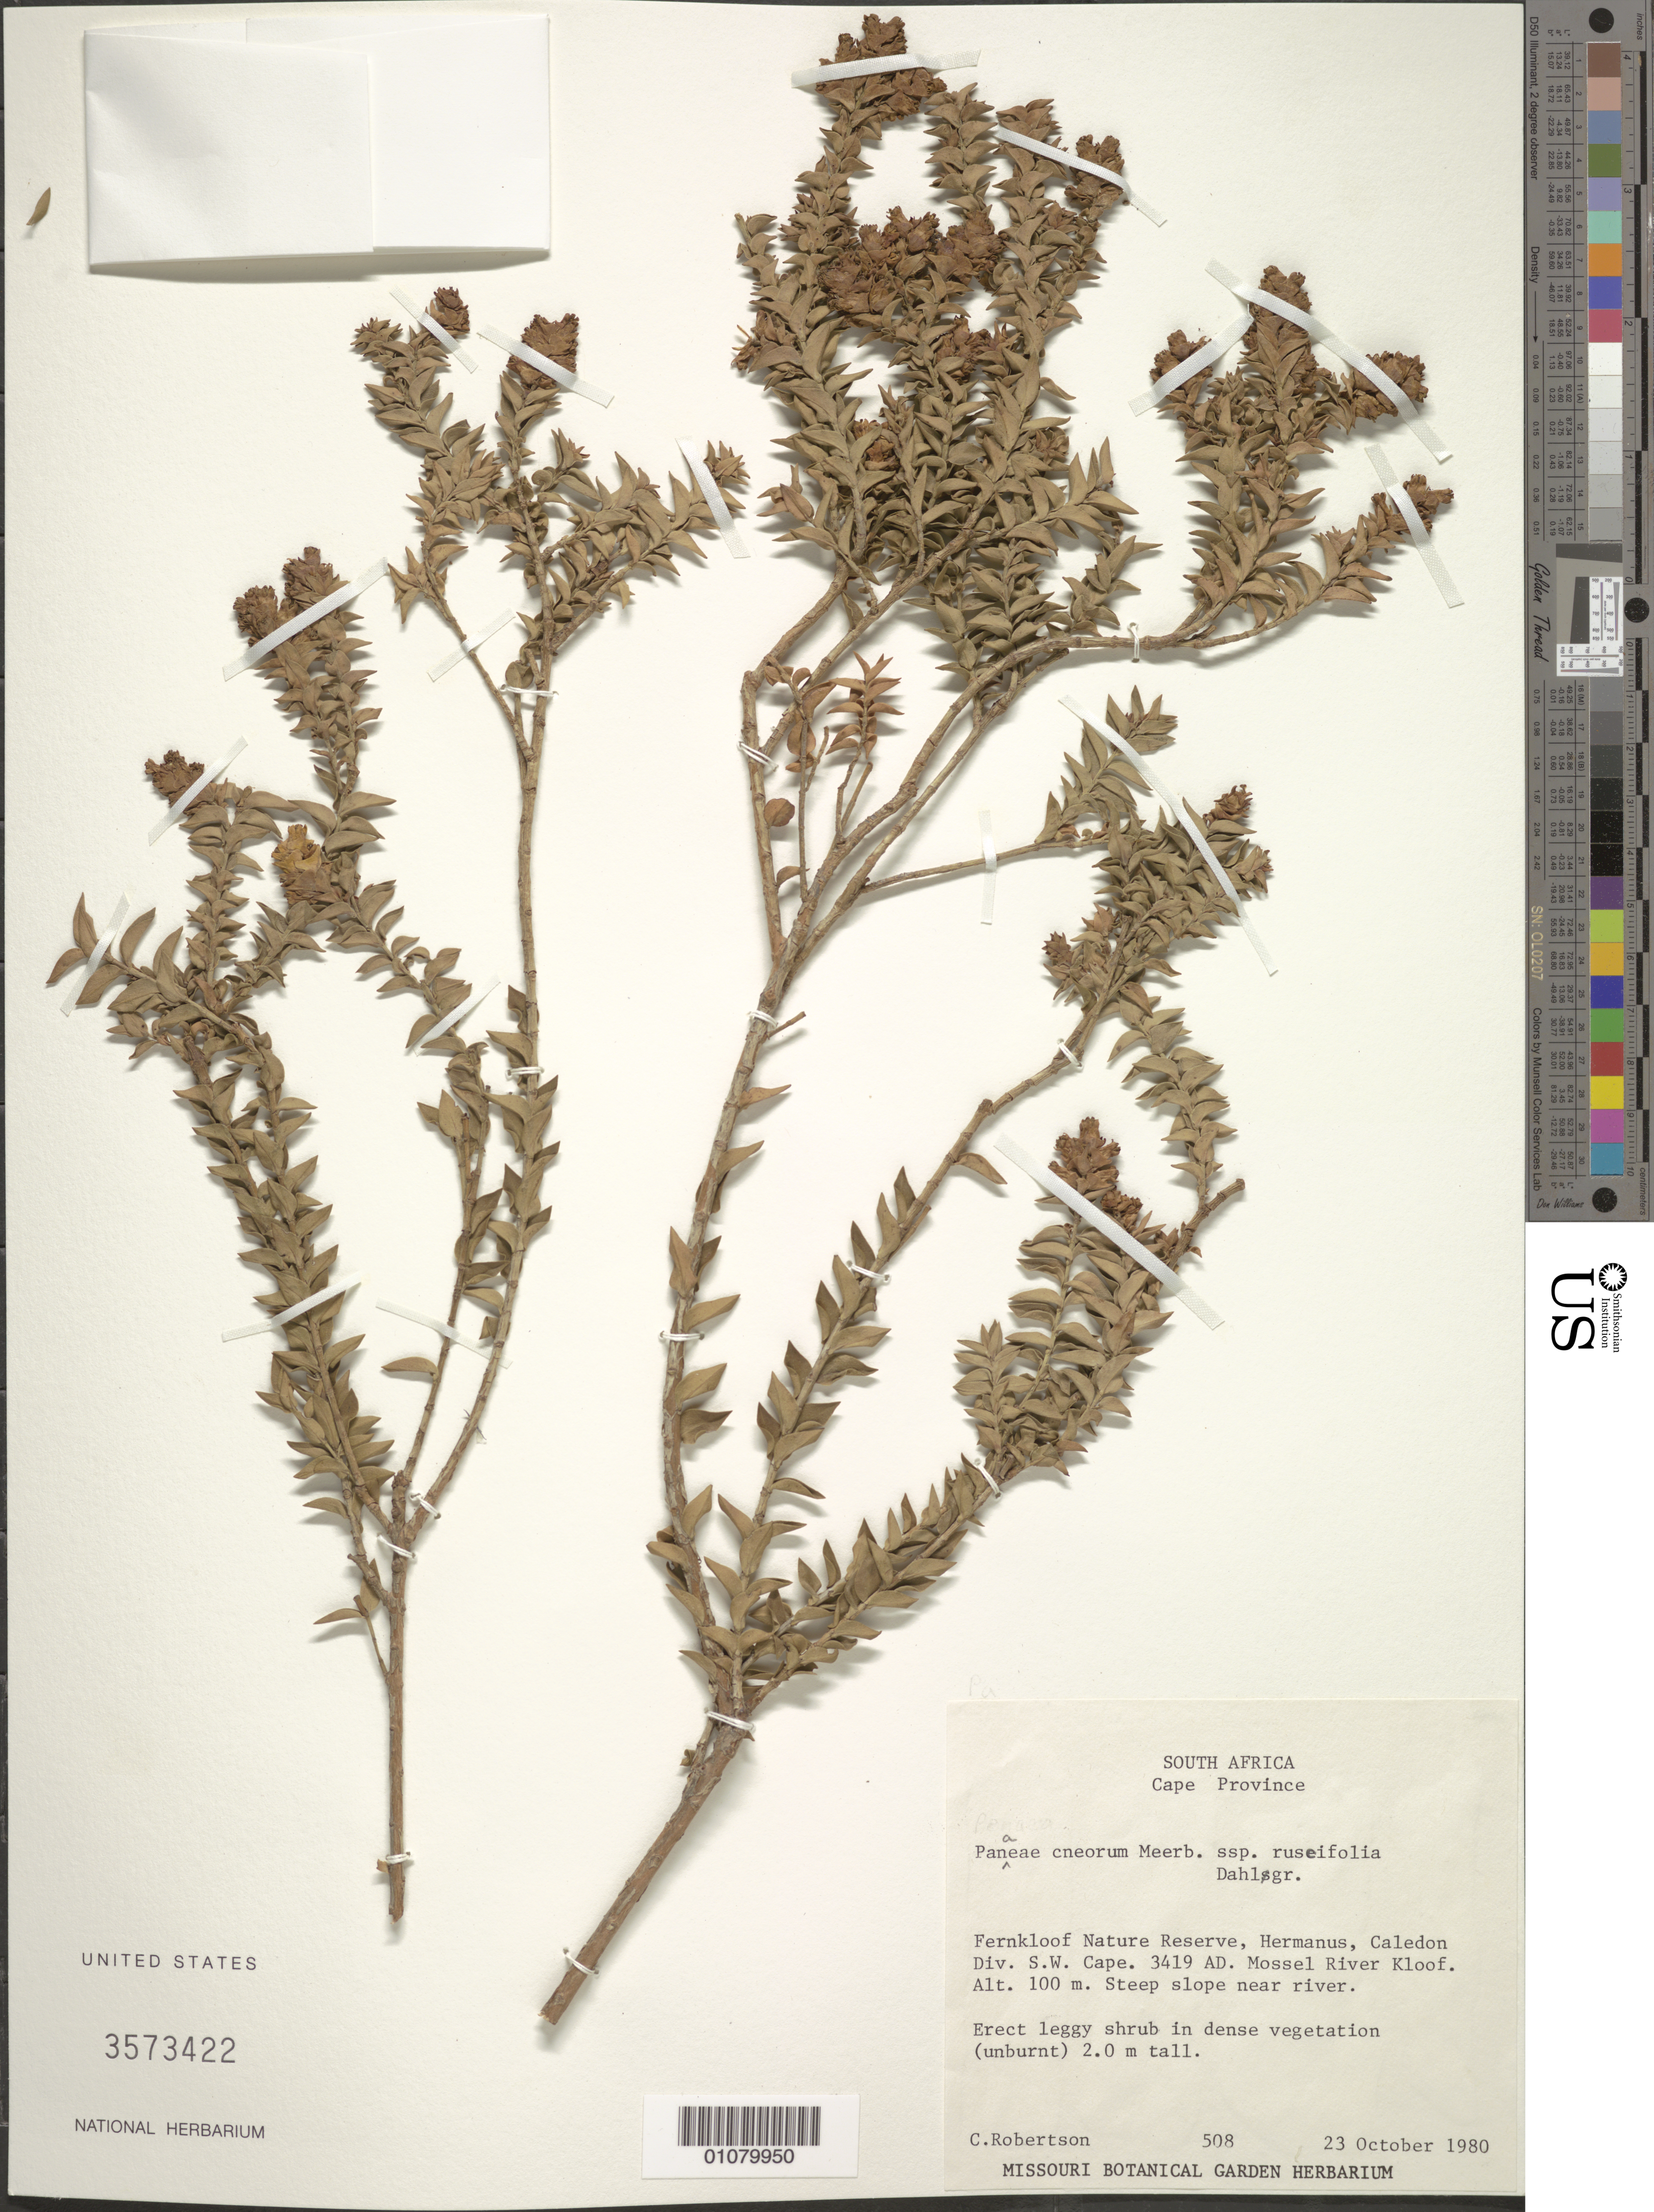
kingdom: Plantae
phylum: Tracheophyta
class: Magnoliopsida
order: Myrtales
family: Penaeaceae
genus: Penaea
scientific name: Penaea cneorum subsp. ruscifolia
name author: R. Dahlgren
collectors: C. Robertson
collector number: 508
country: South Africa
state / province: Western Cape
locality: Fernkloof Nature Reserve, Hermanus, Caledon Div. SW Cape, Mossel River Kloof.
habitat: steep slope near river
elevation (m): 100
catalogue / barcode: US 3573422